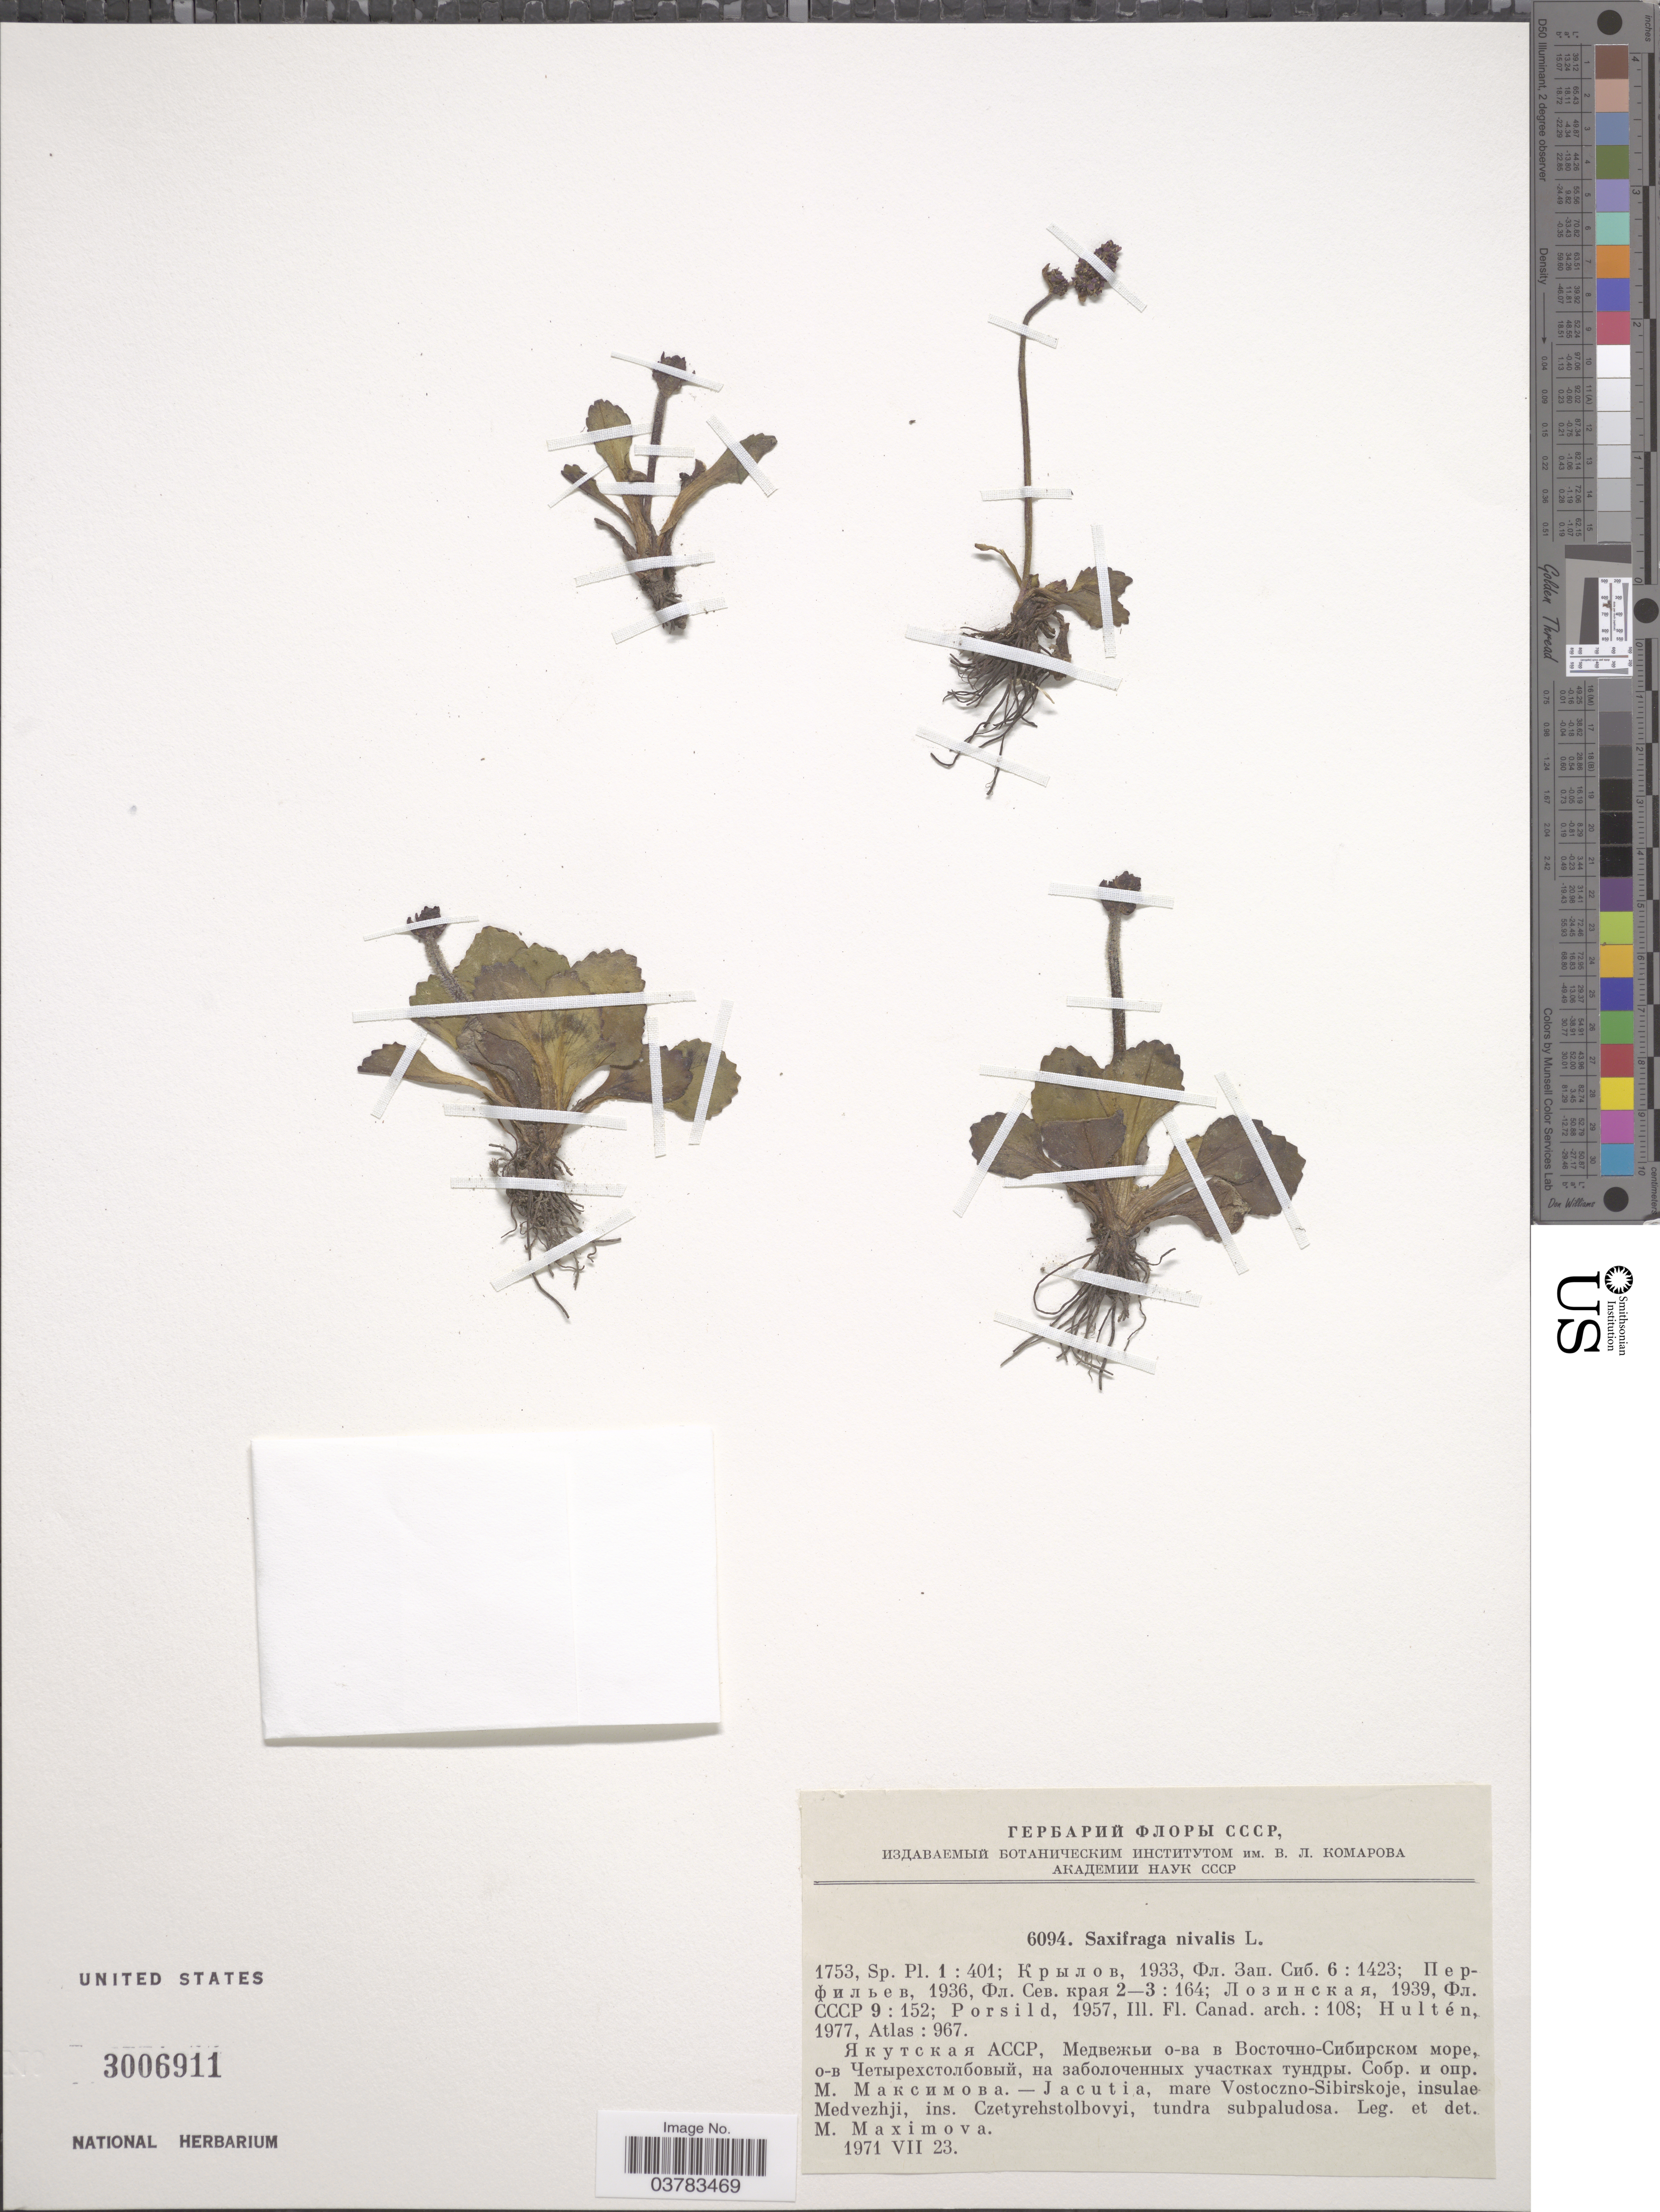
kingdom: Plantae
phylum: Tracheophyta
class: Magnoliopsida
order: Saxifragales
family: Saxifragaceae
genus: Micranthes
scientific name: Micranthes nivalis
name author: (L.) Small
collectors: M. Maximova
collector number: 6094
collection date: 1971-07-23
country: Russian Federation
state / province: Sakha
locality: X- Jacutia, mare Vostoczno-Sibirskoje, insulae Medveshji, ins. Czetyrehstolbovyi, tundra subpaludosa.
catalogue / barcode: US 3006911